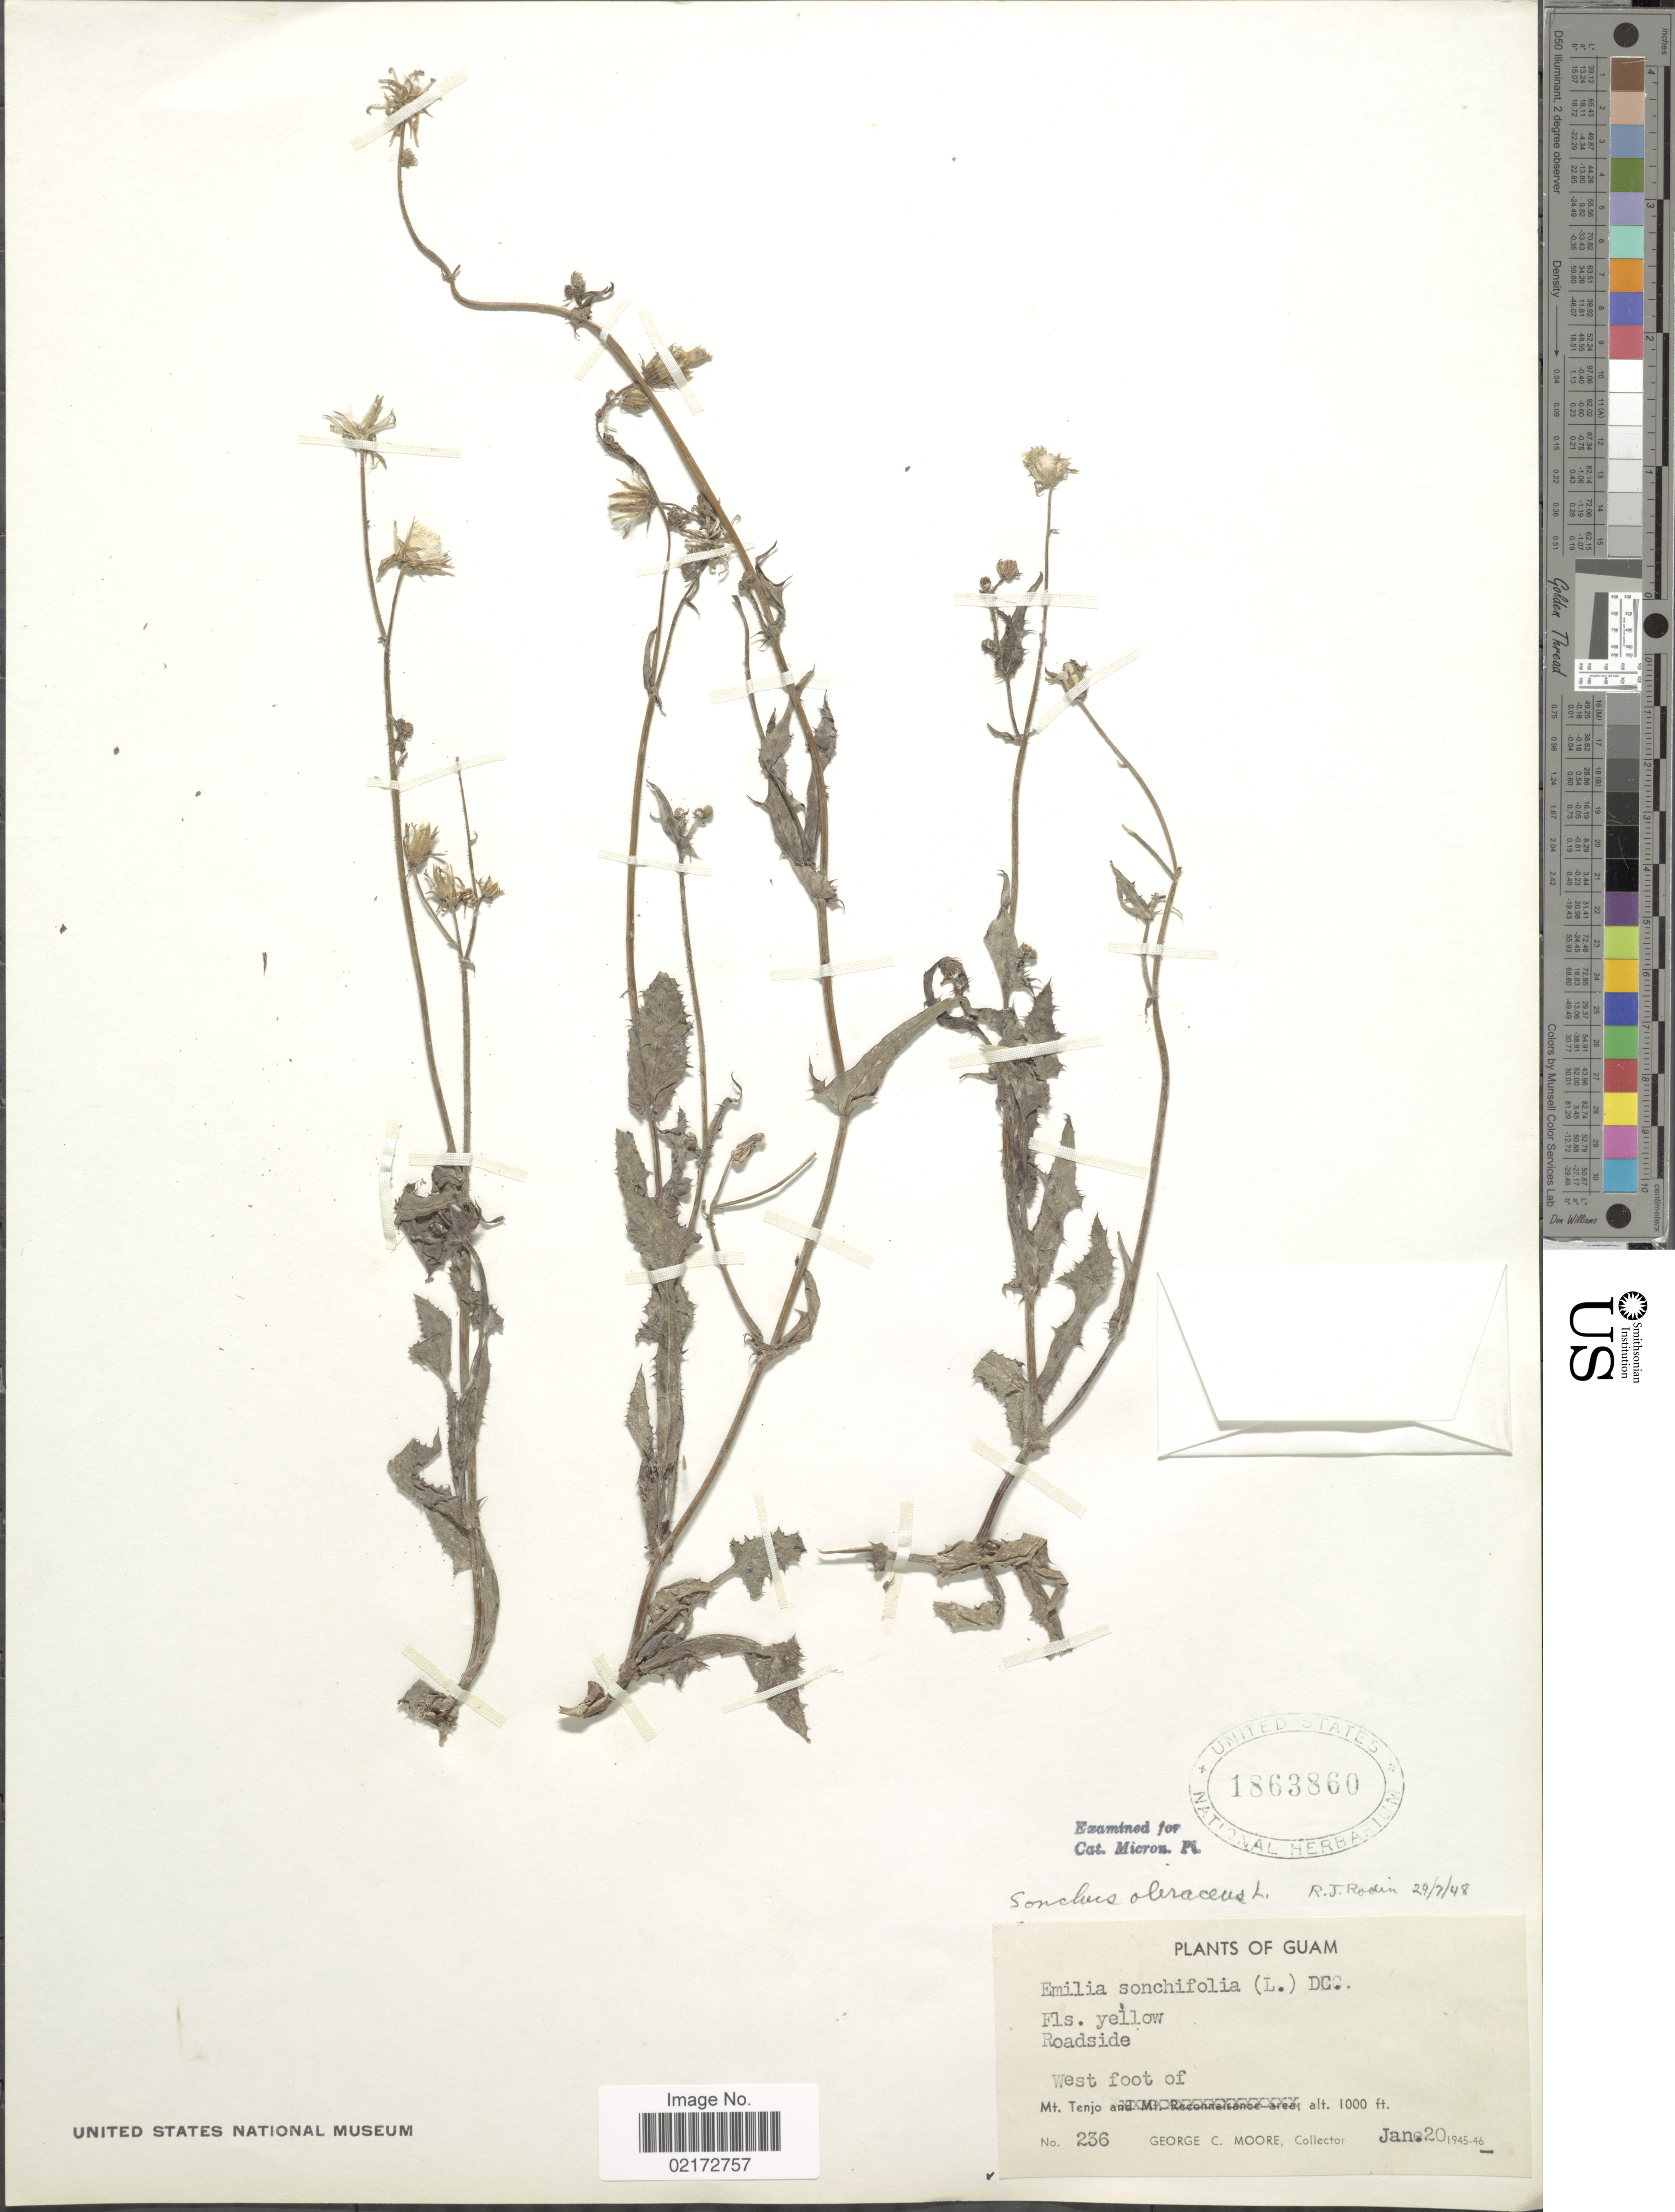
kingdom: Plantae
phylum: Tracheophyta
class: Magnoliopsida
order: Asterales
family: Asteraceae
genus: Sonchus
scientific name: Sonchus oleraceus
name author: L.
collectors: G. C. Moore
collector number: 236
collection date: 1946-01-20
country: Guam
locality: Roadside. West foot of Mt. Tenjo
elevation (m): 305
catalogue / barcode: US 1863860